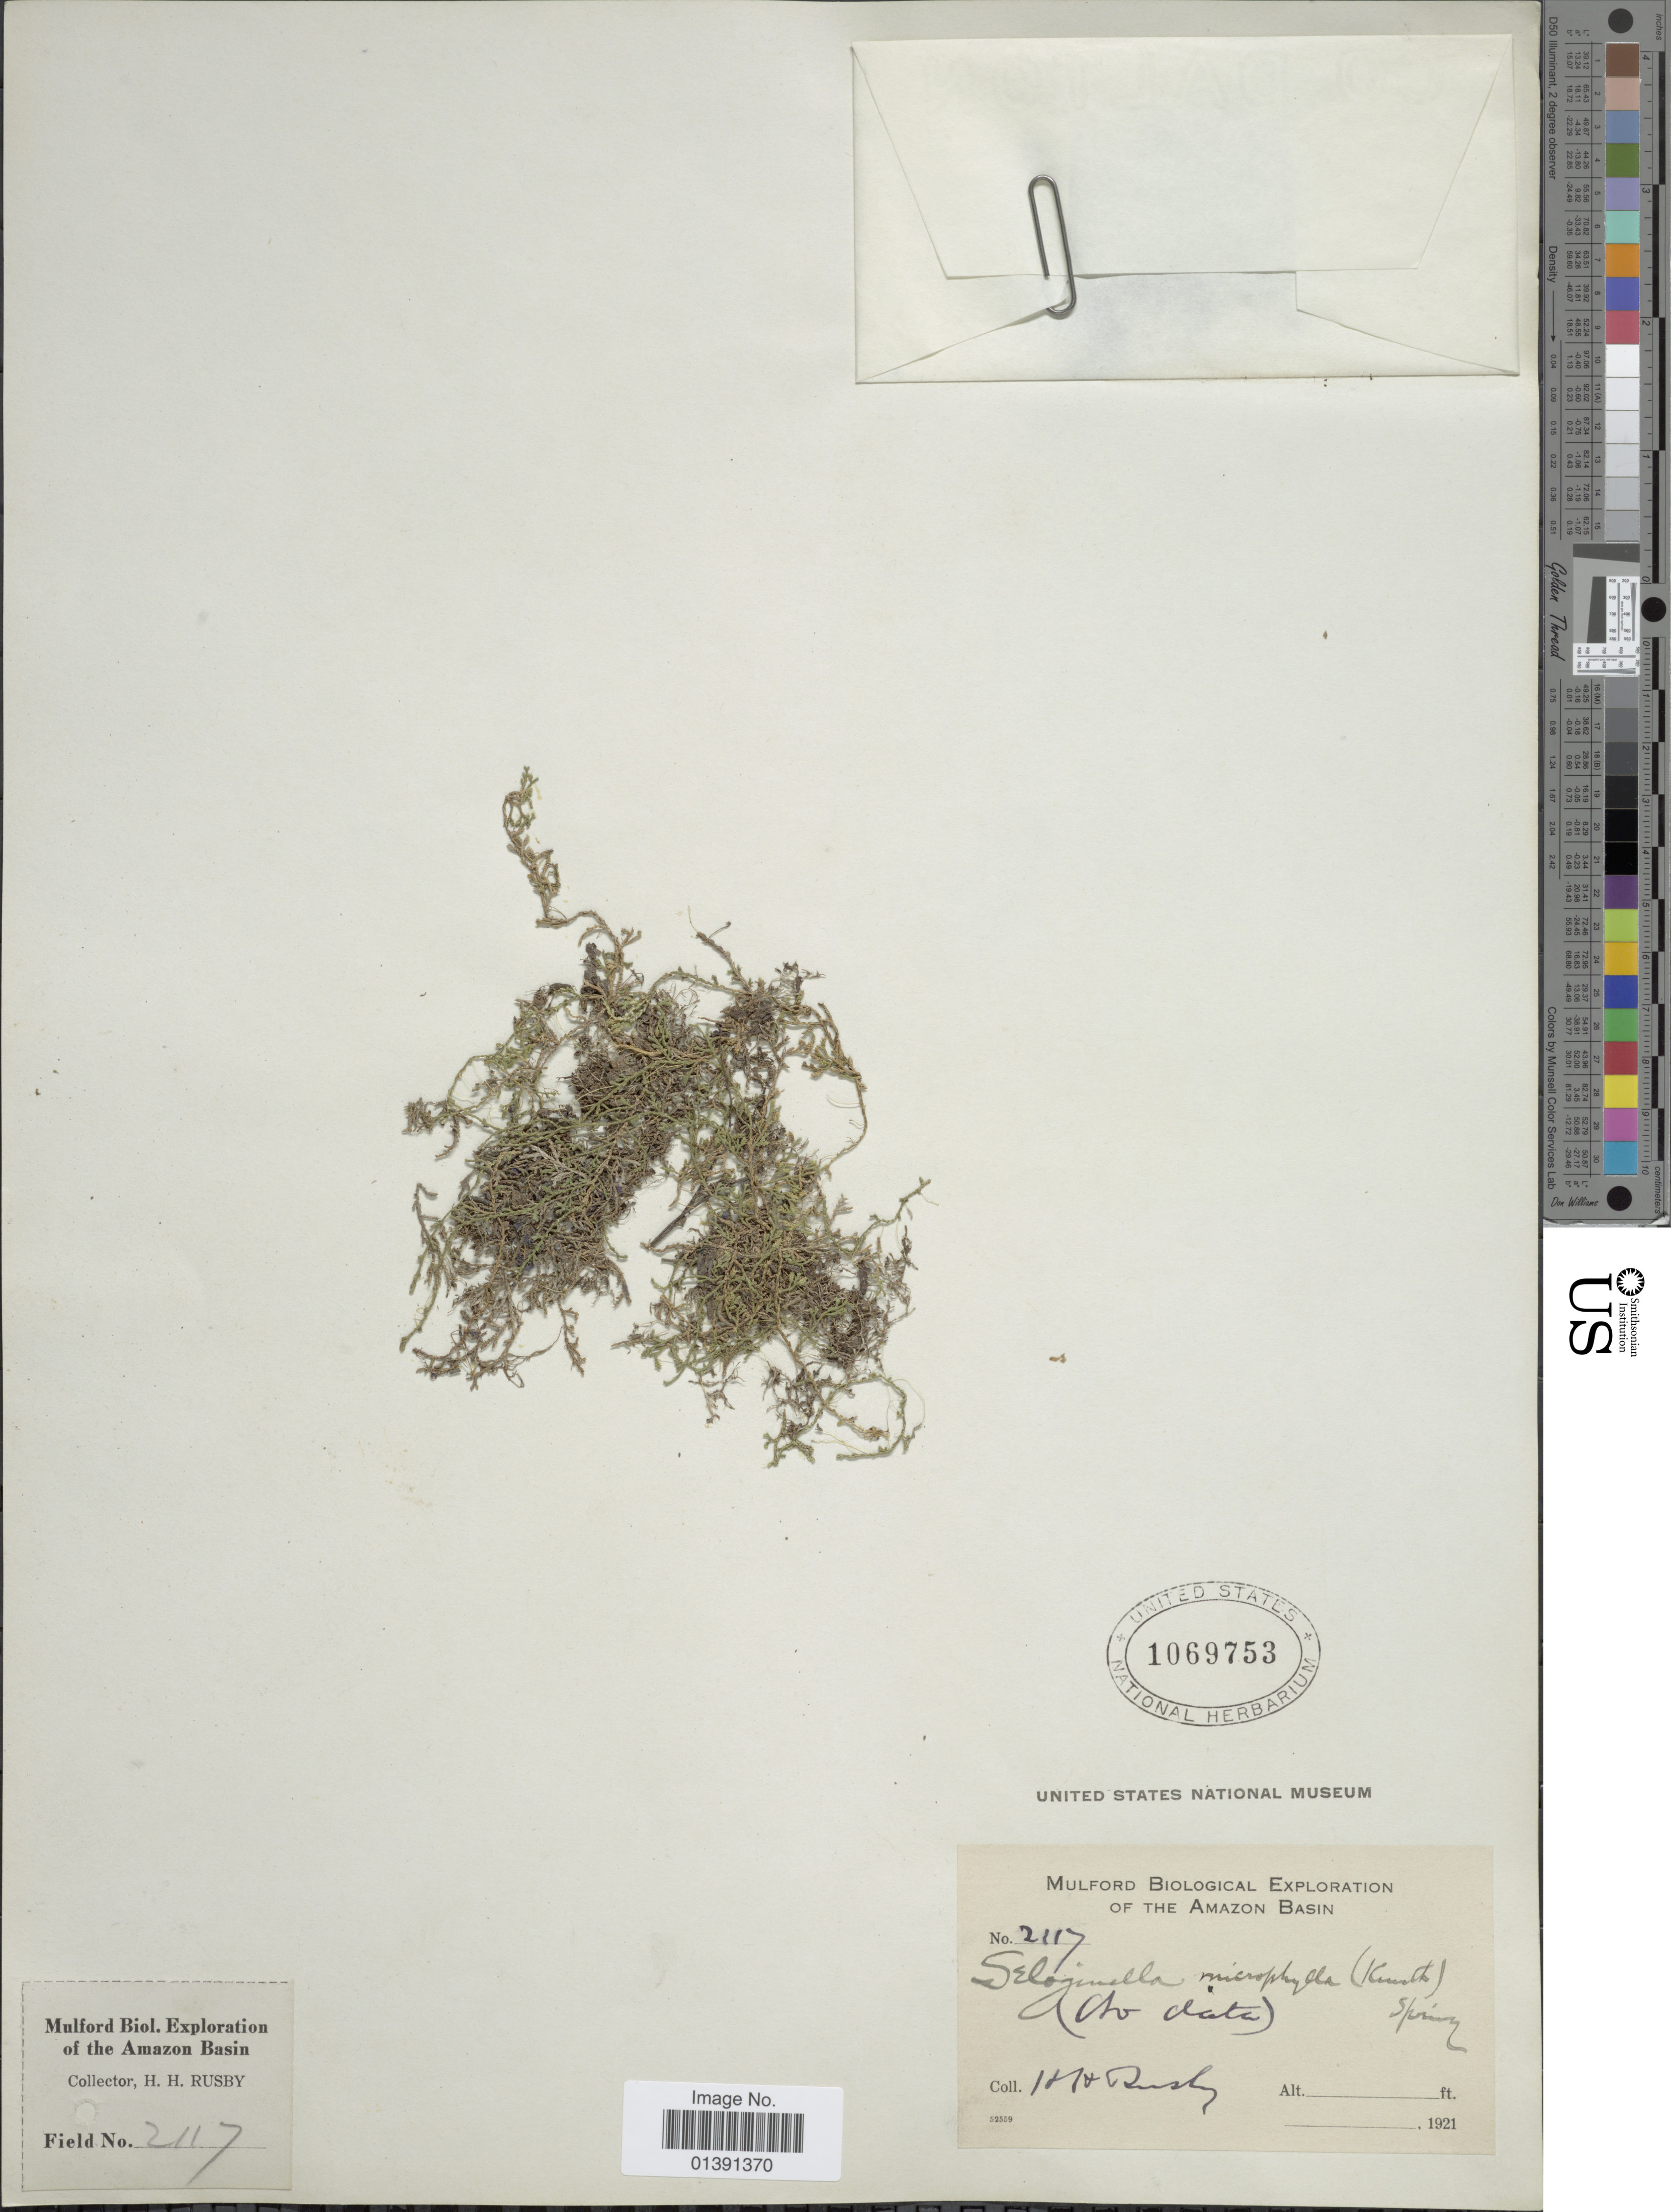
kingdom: Plantae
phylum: Tracheophyta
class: Lycopodiopsida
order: Selaginellales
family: Selaginellaceae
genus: Selaginella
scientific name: Selaginella microphylla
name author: (Kunth) Spring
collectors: H. H. Rusby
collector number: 2117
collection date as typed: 1921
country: Bolivia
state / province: La Paz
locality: Amazon Basin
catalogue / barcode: US 1069753